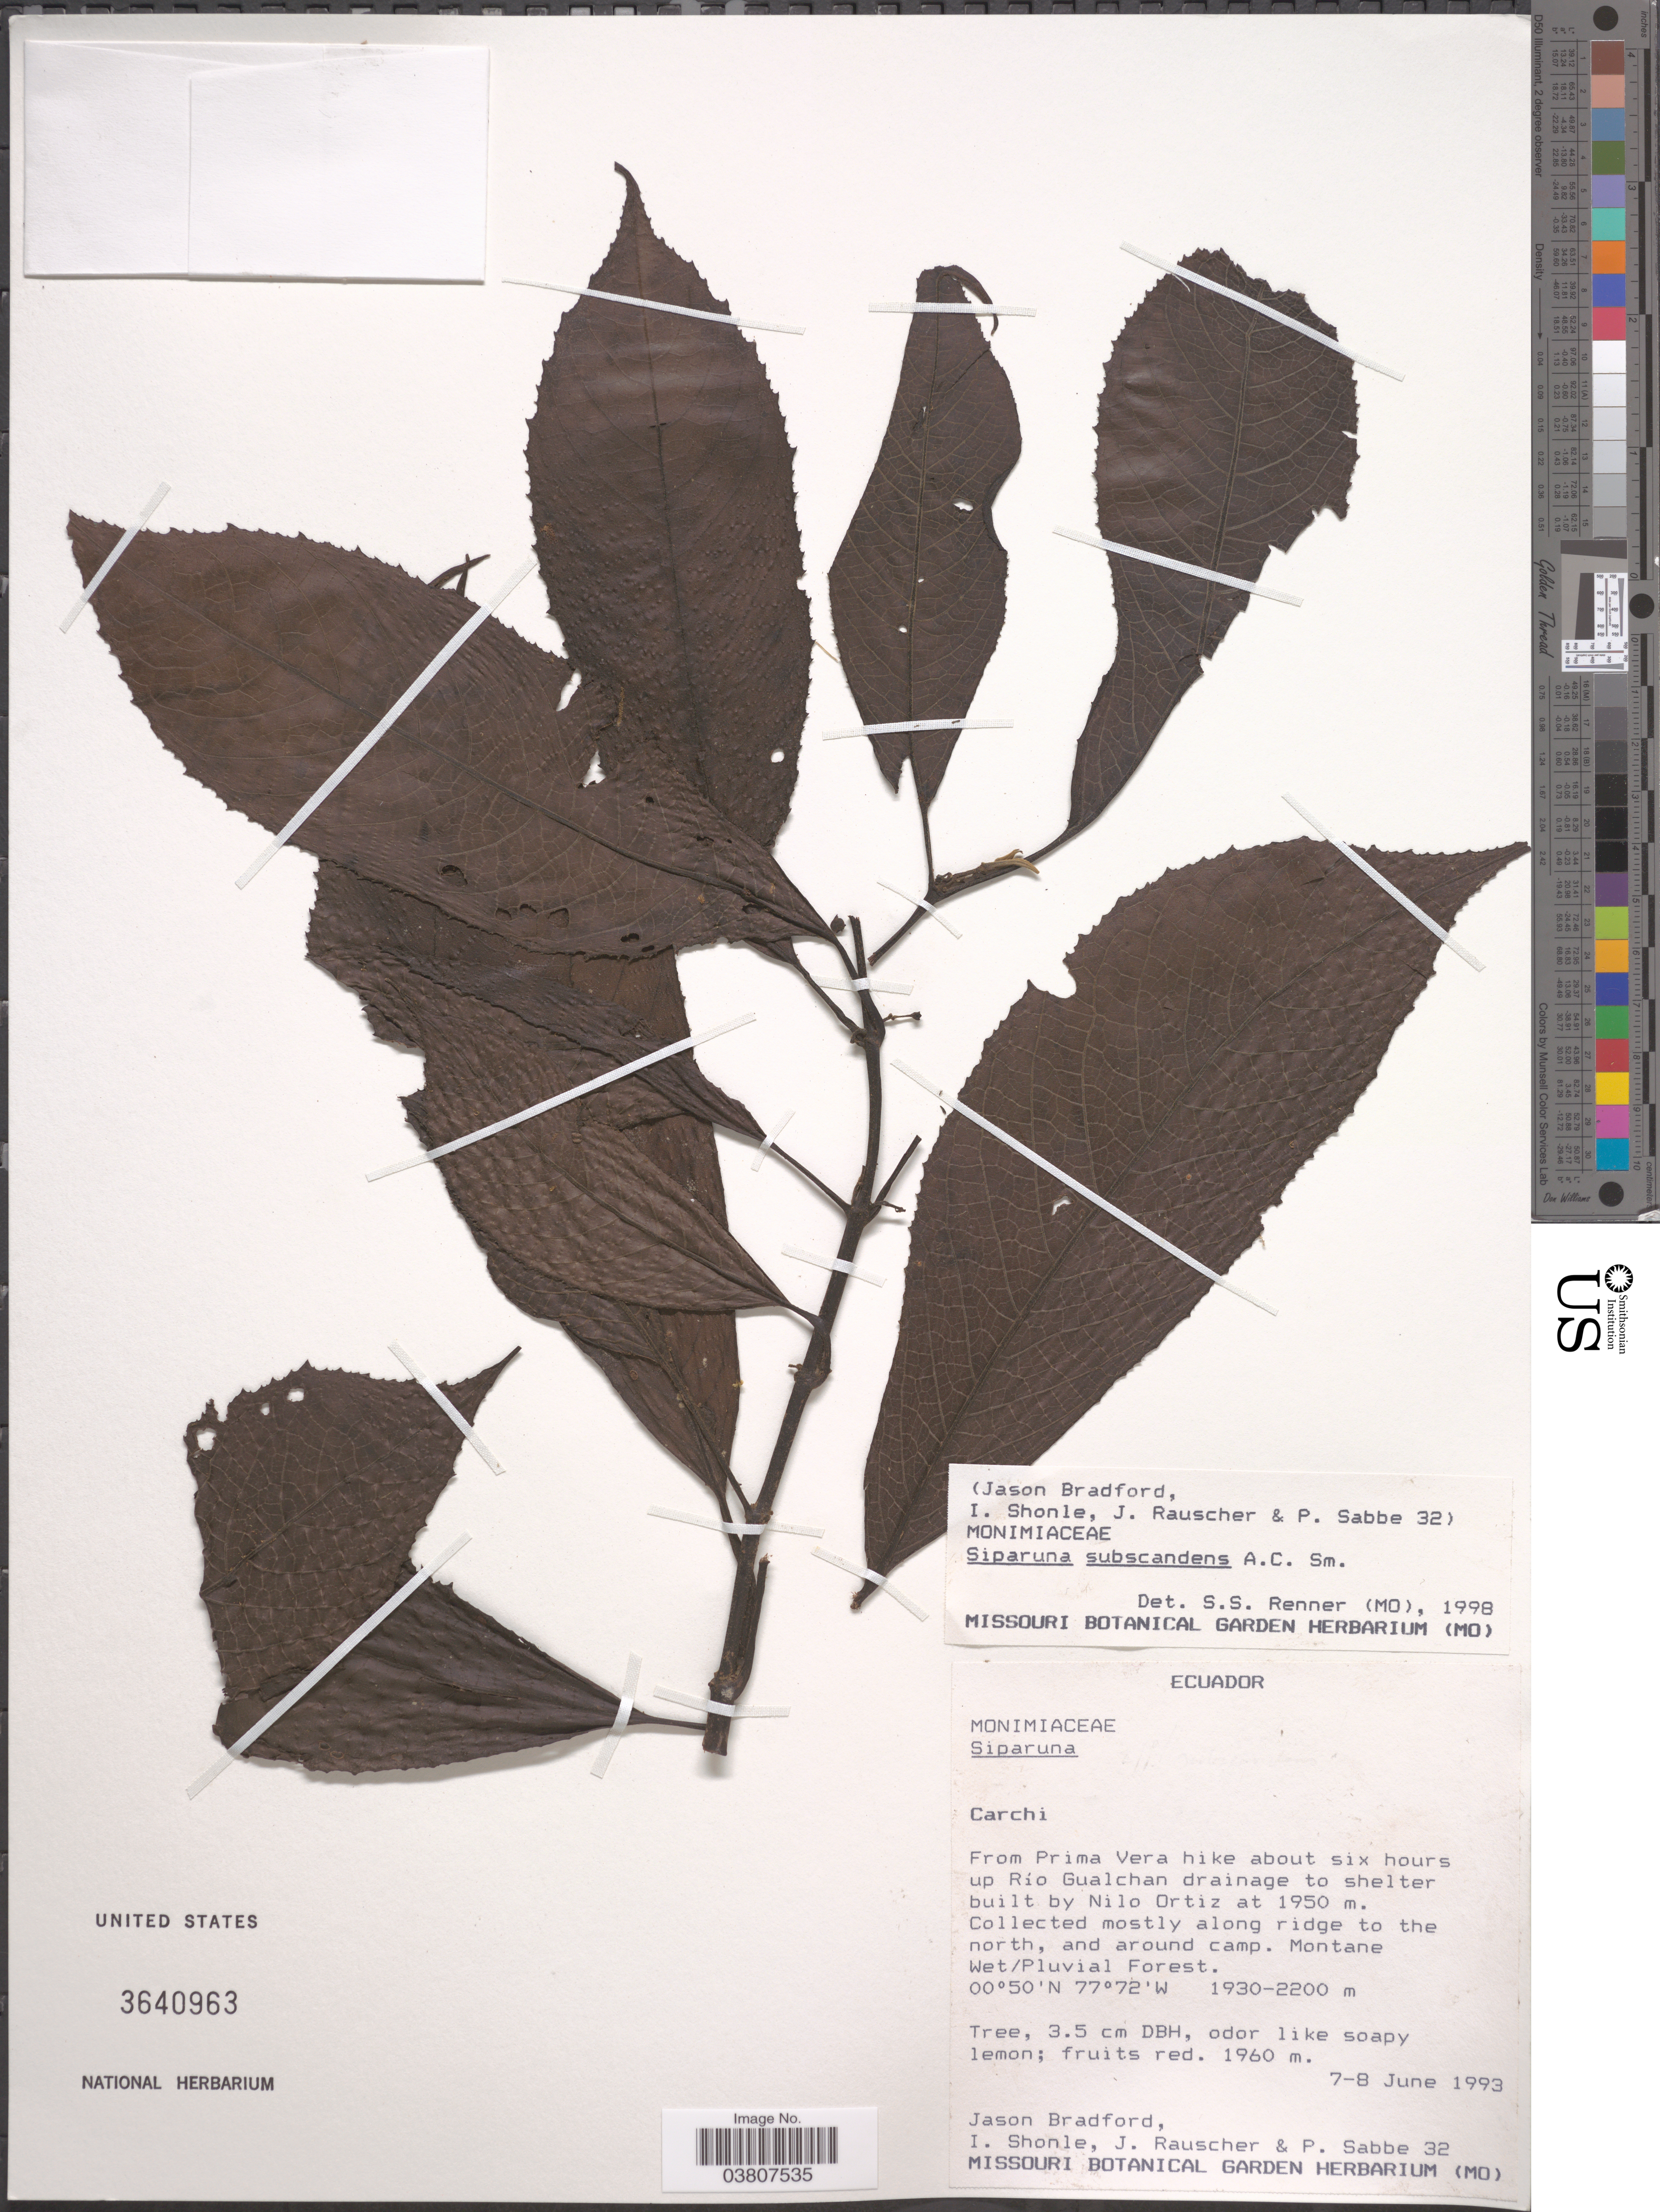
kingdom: Plantae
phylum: Tracheophyta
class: Magnoliopsida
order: Laurales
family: Siparunaceae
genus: Siparuna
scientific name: Siparuna subscandens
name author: A.C. Sm.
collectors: J. C. Bradford, I. Shonle, J. Rauscher & P. Sabbe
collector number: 32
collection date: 1993-06-07/1993-06-08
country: Ecuador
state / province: Carchi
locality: From Prima Vera hike about six hours uo Río Gualchan drainage to shelter built by Nilo Ortiz. Along ridge to the north, and around camp.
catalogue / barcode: US 3640963